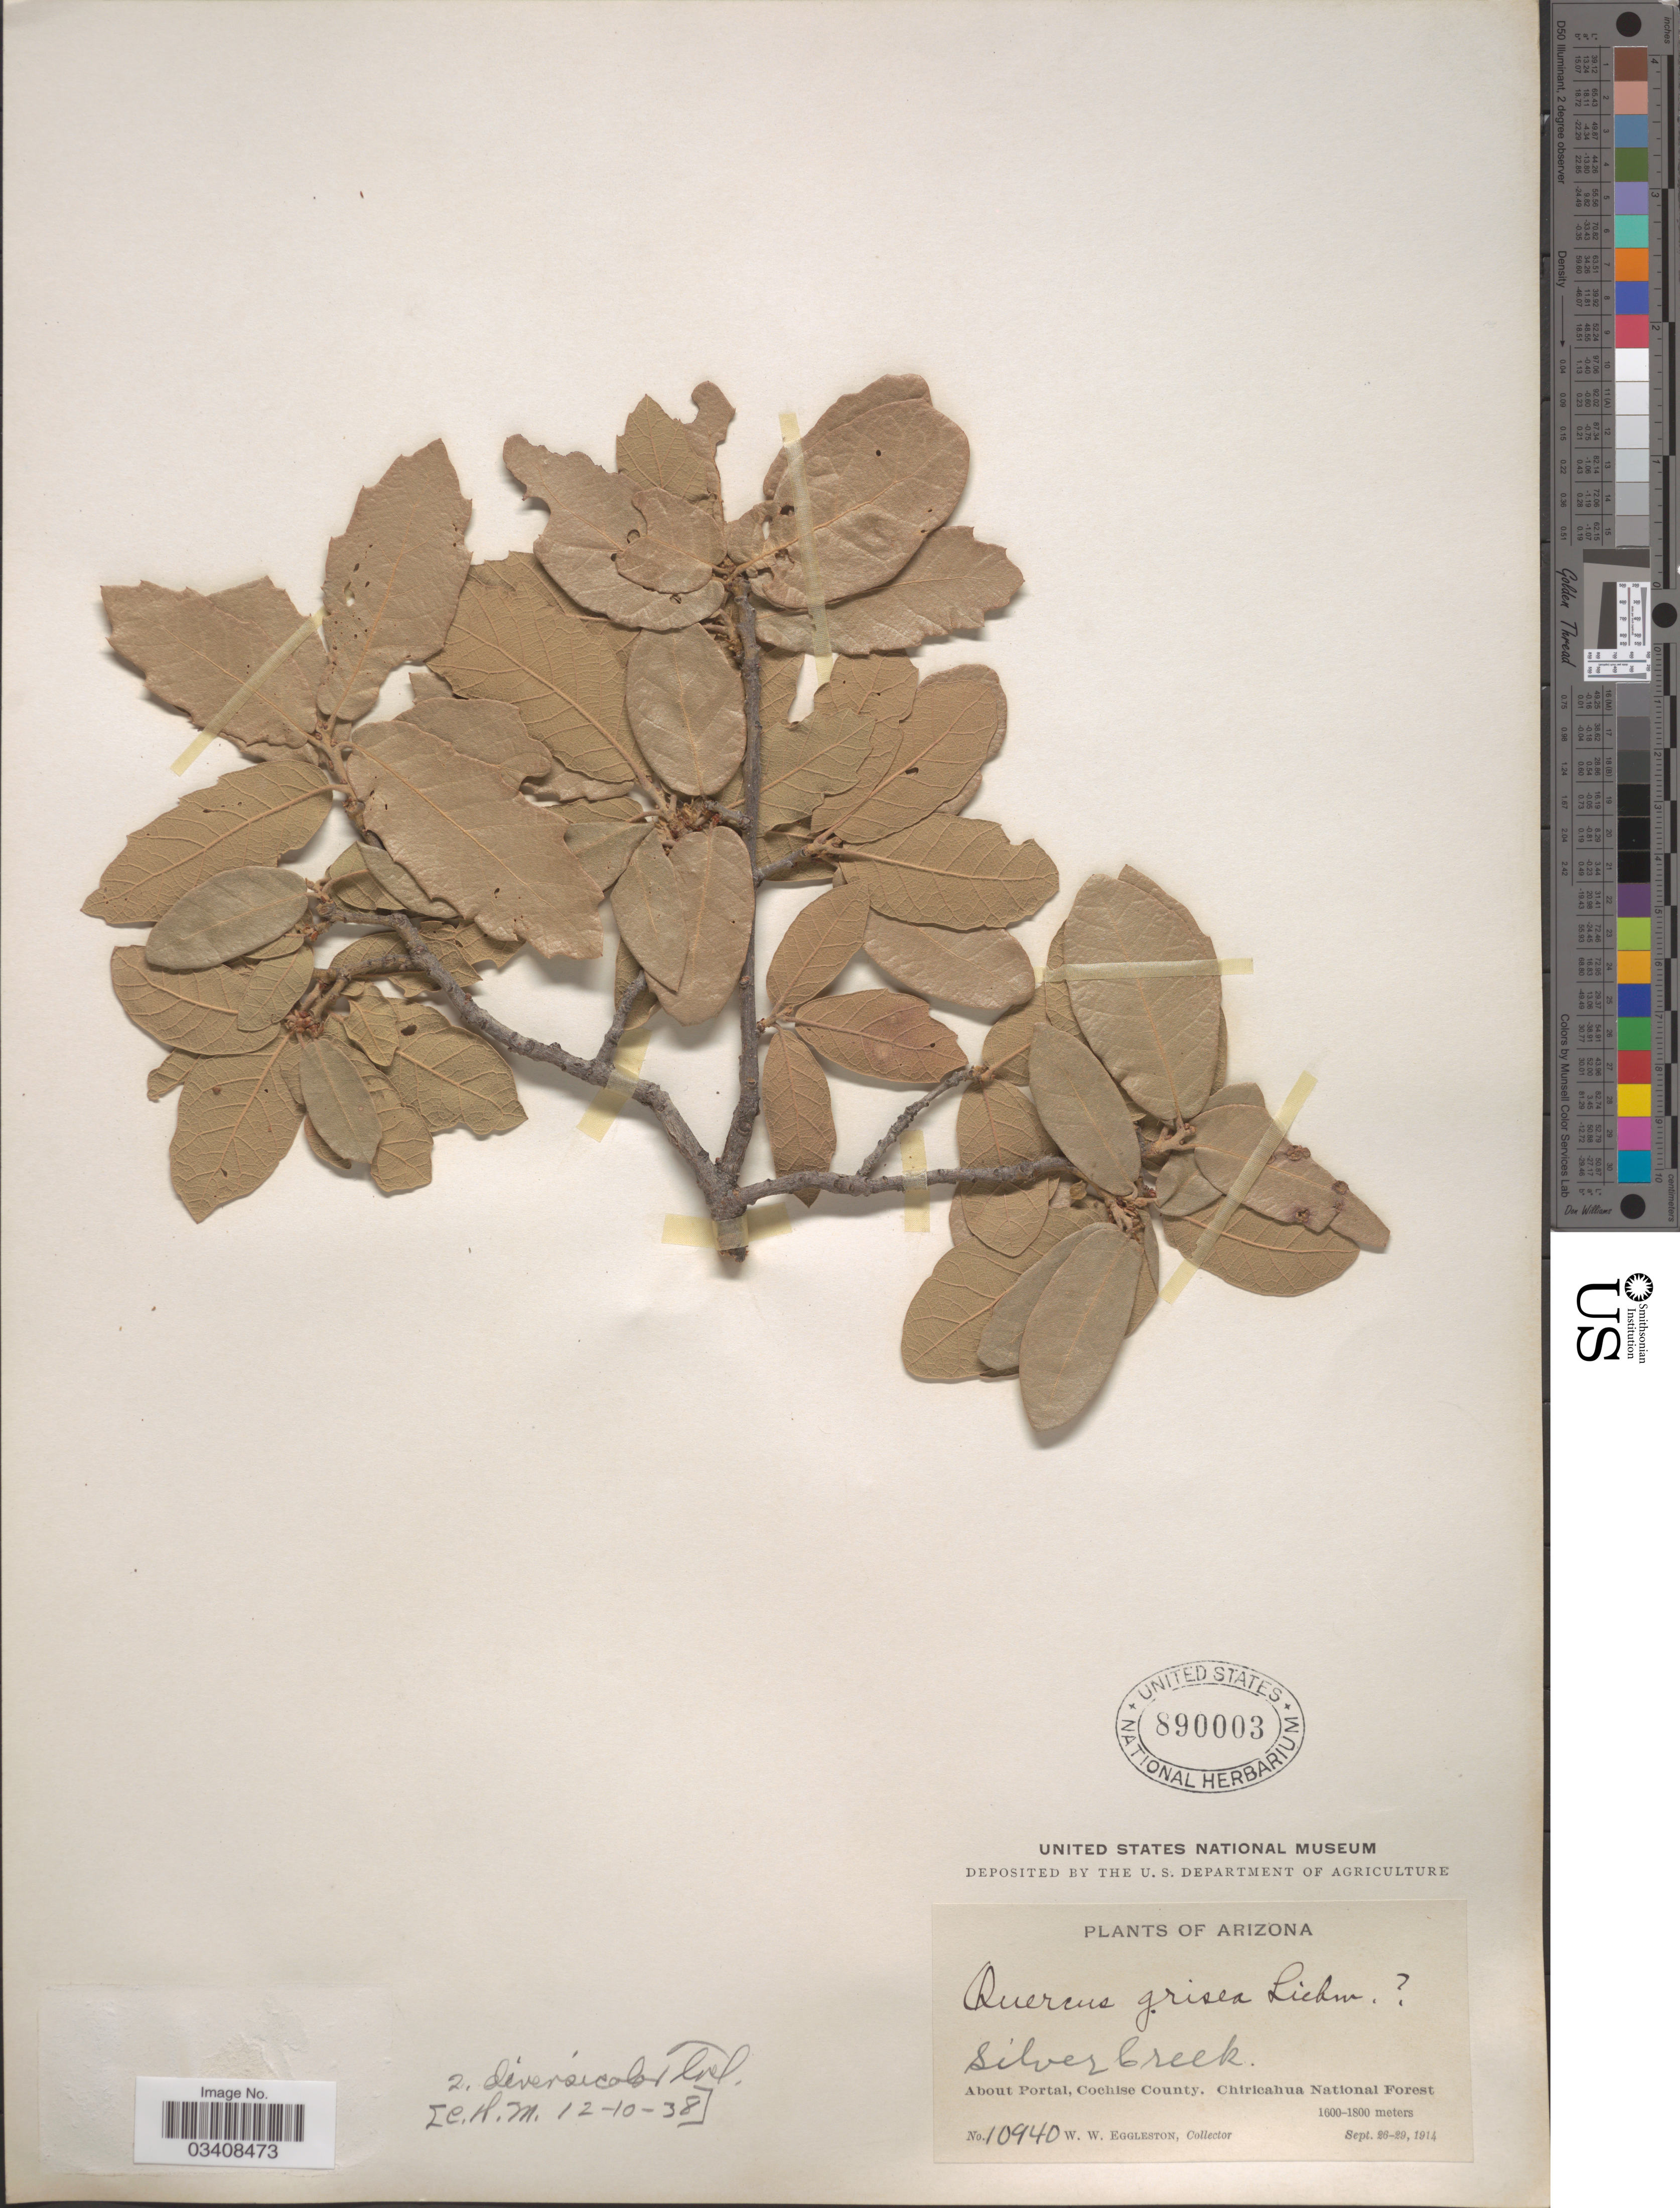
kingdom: Plantae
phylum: Tracheophyta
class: Magnoliopsida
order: Fagales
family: Fagaceae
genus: Quercus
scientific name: Quercus rugosa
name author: Née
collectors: W. W. Eggleston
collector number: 10940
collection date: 1914-09-26/1914-09-29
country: United States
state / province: Arizona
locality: Silver Creek. About Portal, Cochise County, Chiricahua National Forest.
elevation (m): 1600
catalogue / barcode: US 890003